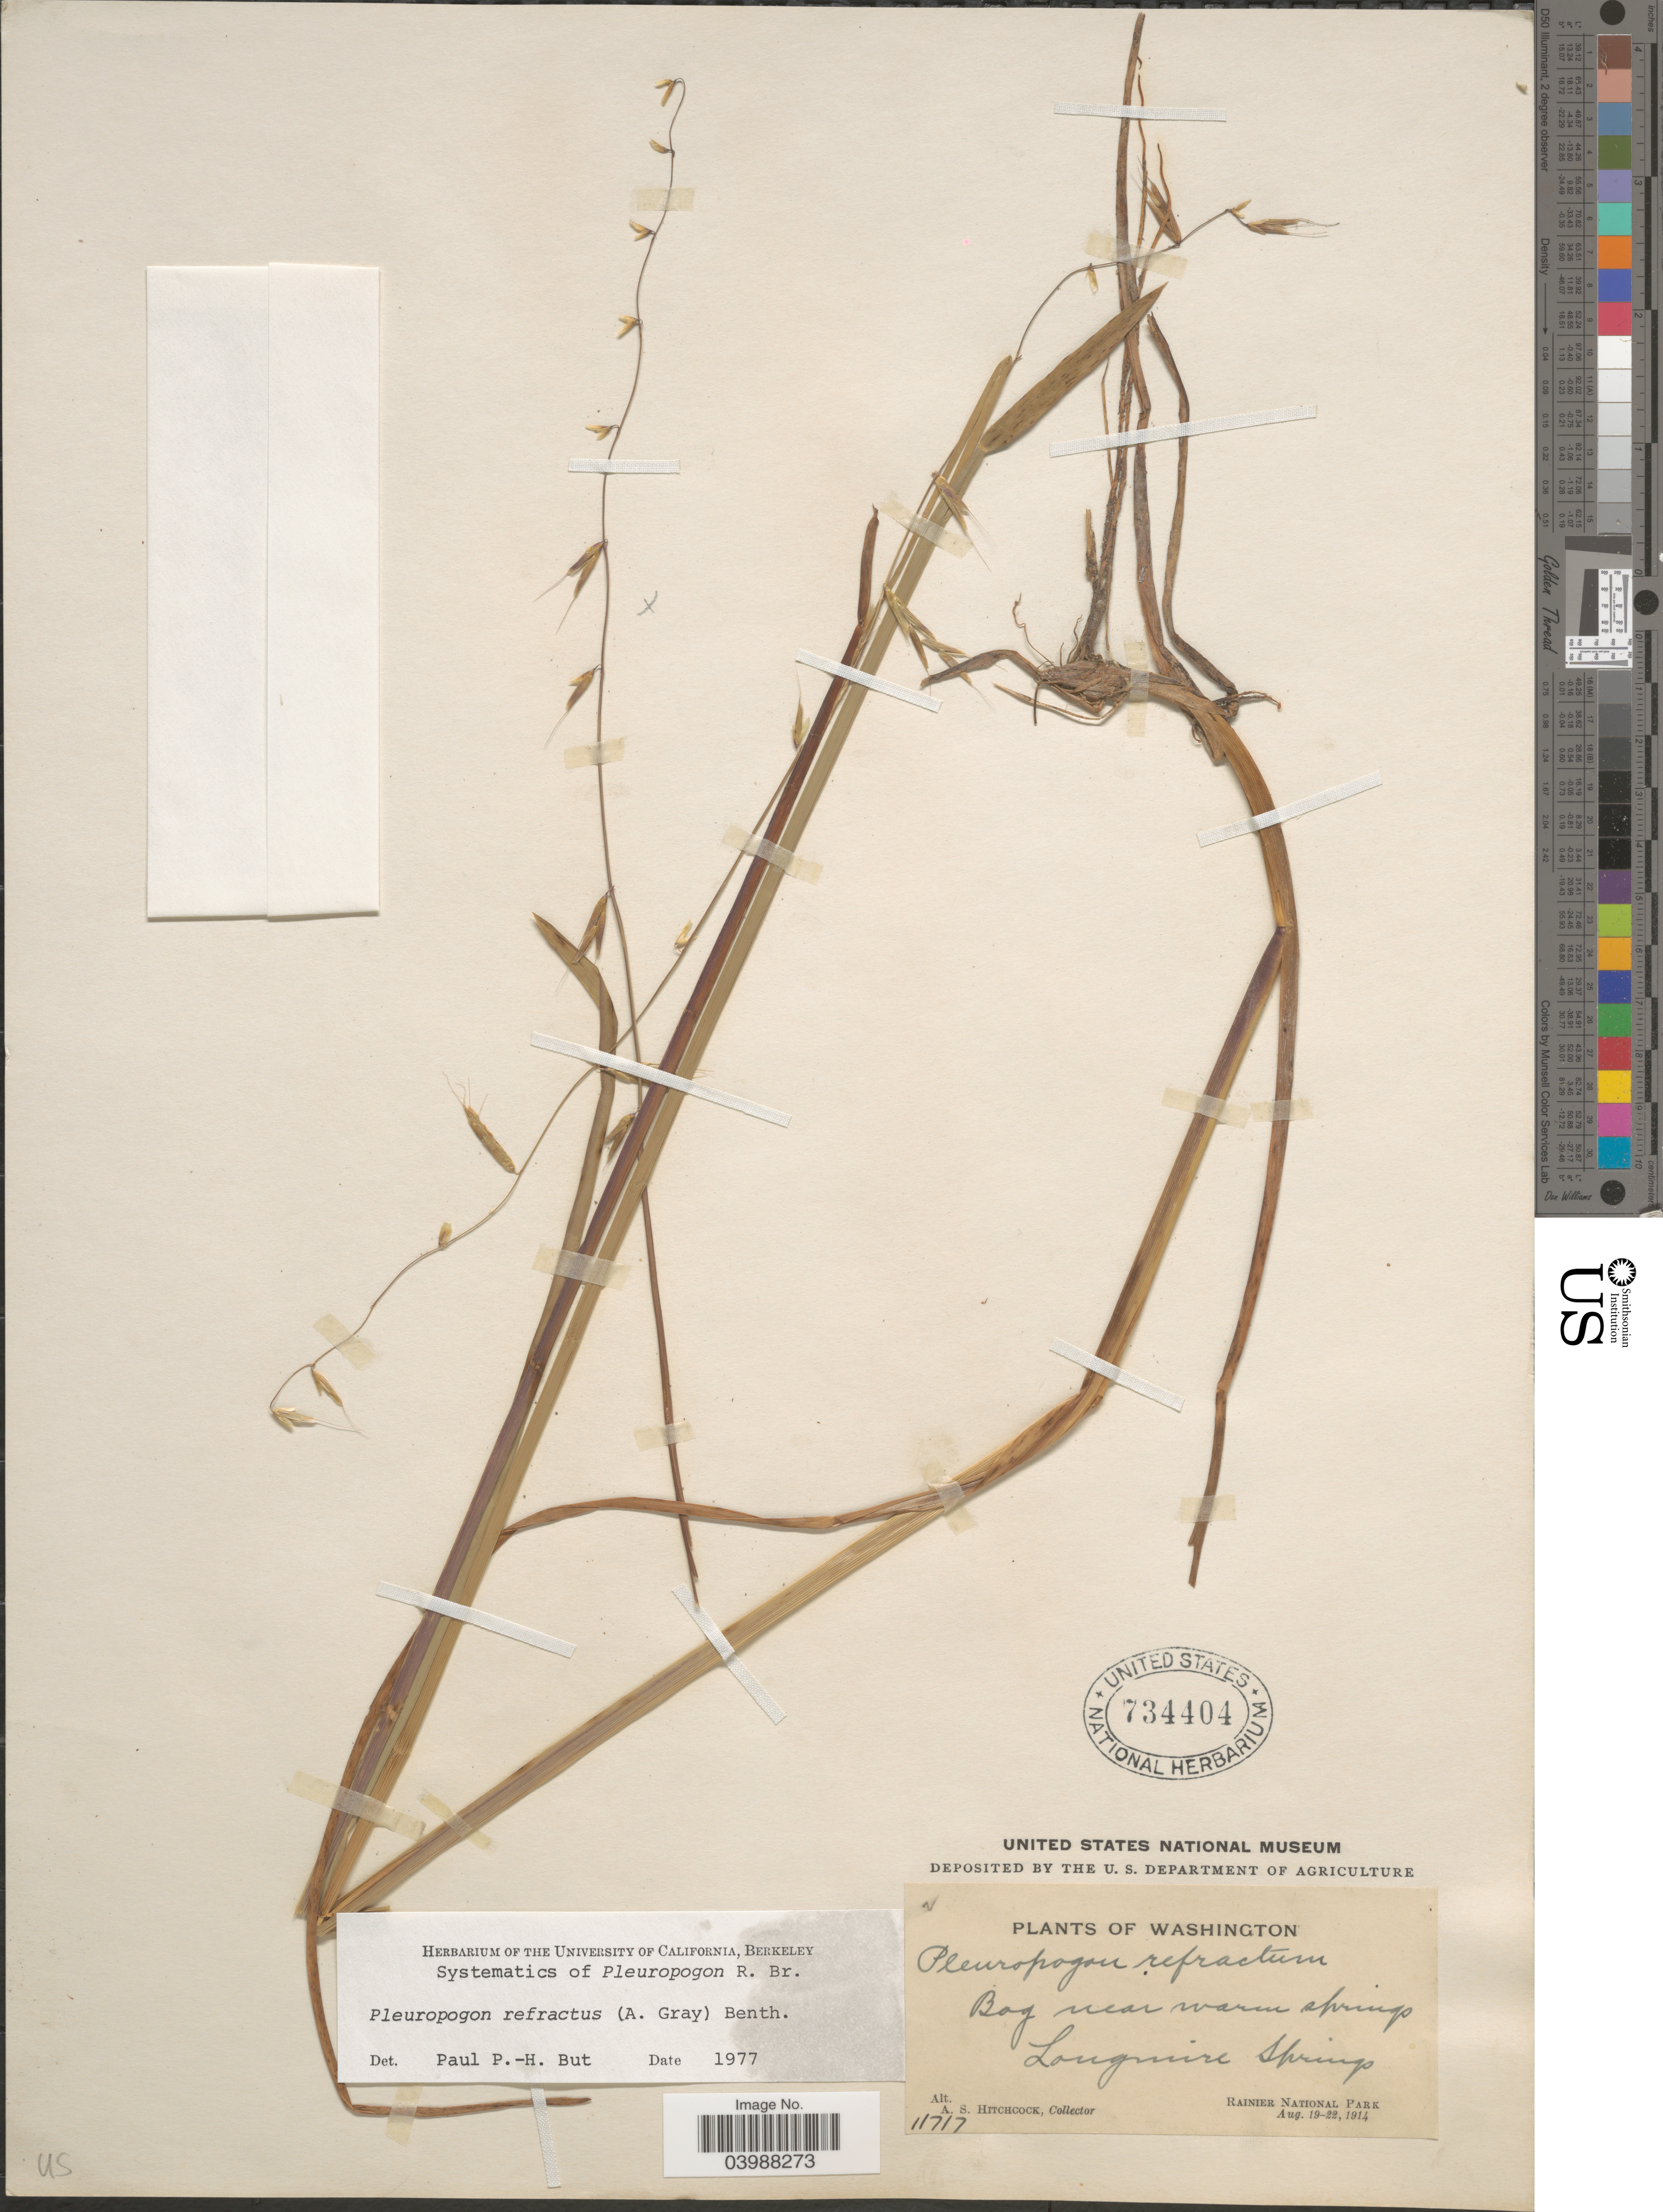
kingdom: Plantae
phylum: Tracheophyta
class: Liliopsida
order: Poales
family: Poaceae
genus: Pleuropogon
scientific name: Pleuropogon refractus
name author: (A. Gray) Benth.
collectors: A. S. Hitchcock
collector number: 11717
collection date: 1914-08-19/1914-08-22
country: United States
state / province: Washington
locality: Bog near warm springs. Longmire Springs. Rainier National Park.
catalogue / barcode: US 734404